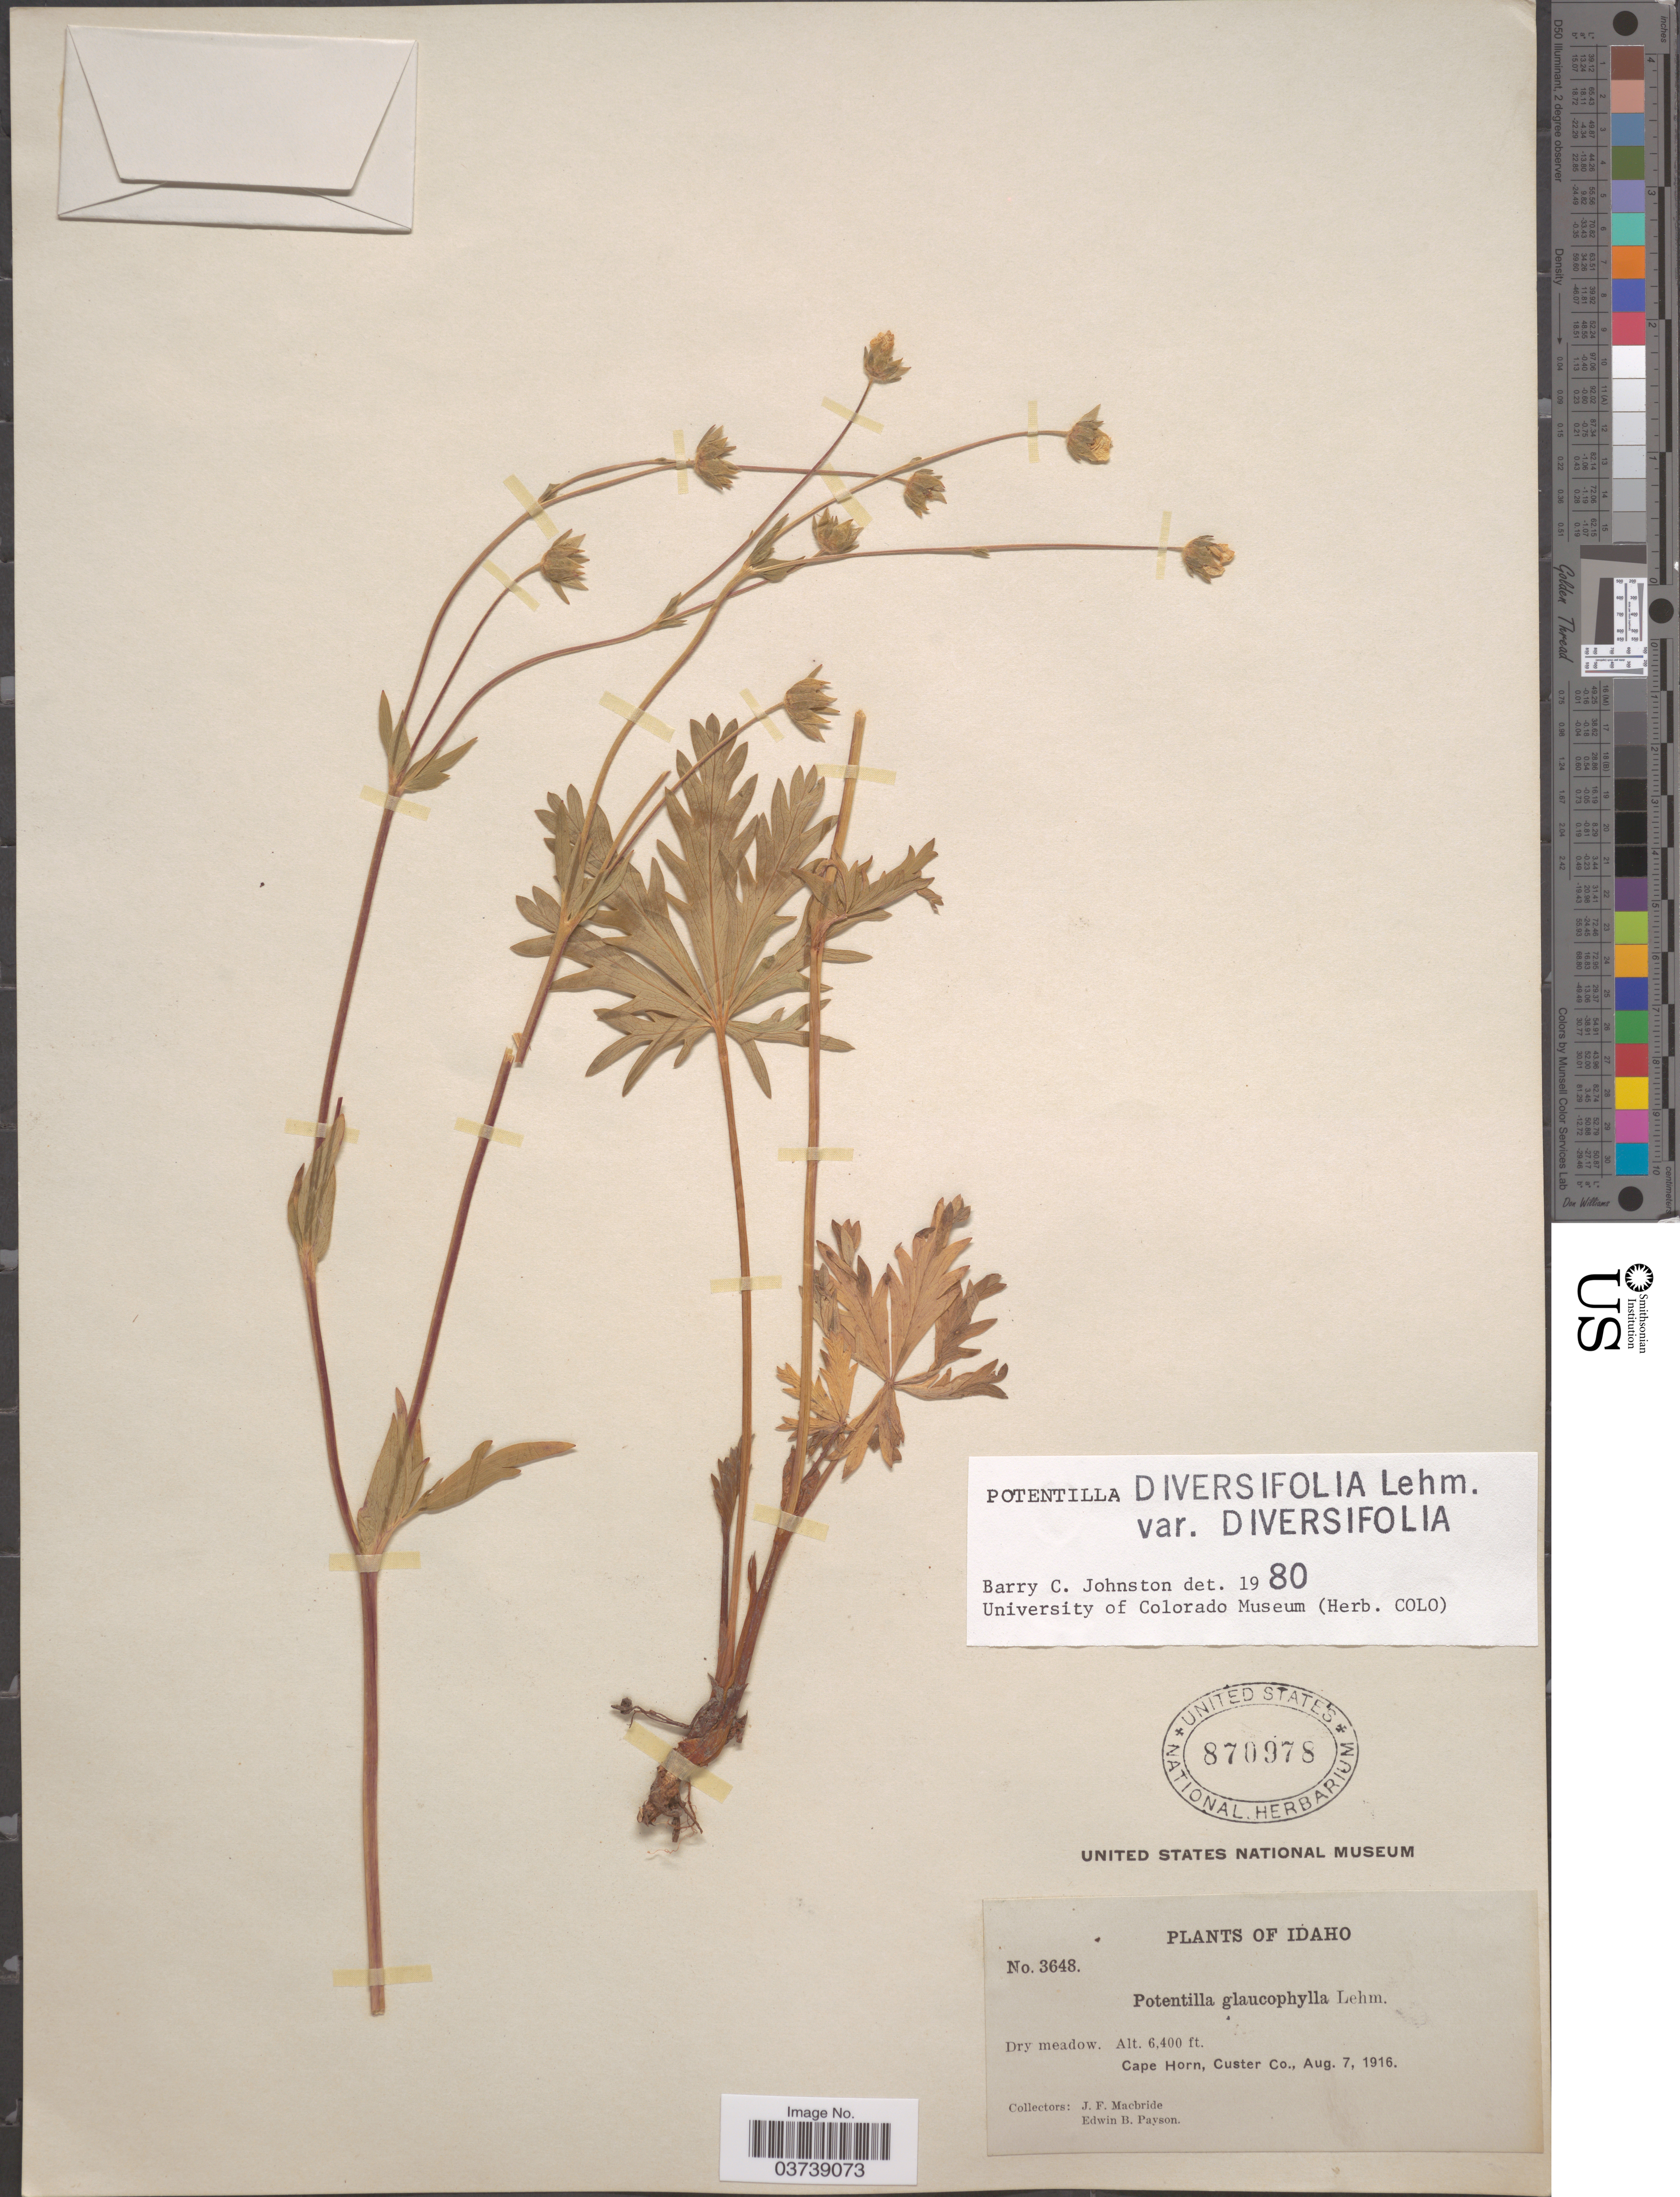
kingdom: Plantae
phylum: Tracheophyta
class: Magnoliopsida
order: Rosales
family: Rosaceae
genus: Potentilla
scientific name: Potentilla diversifolia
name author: Lehm.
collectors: J. F. Macbride & E. B. Payson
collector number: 3648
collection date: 1916-08-07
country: United States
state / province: Idaho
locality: Cape Horn, Custer Co.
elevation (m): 1951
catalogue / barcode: US 870978